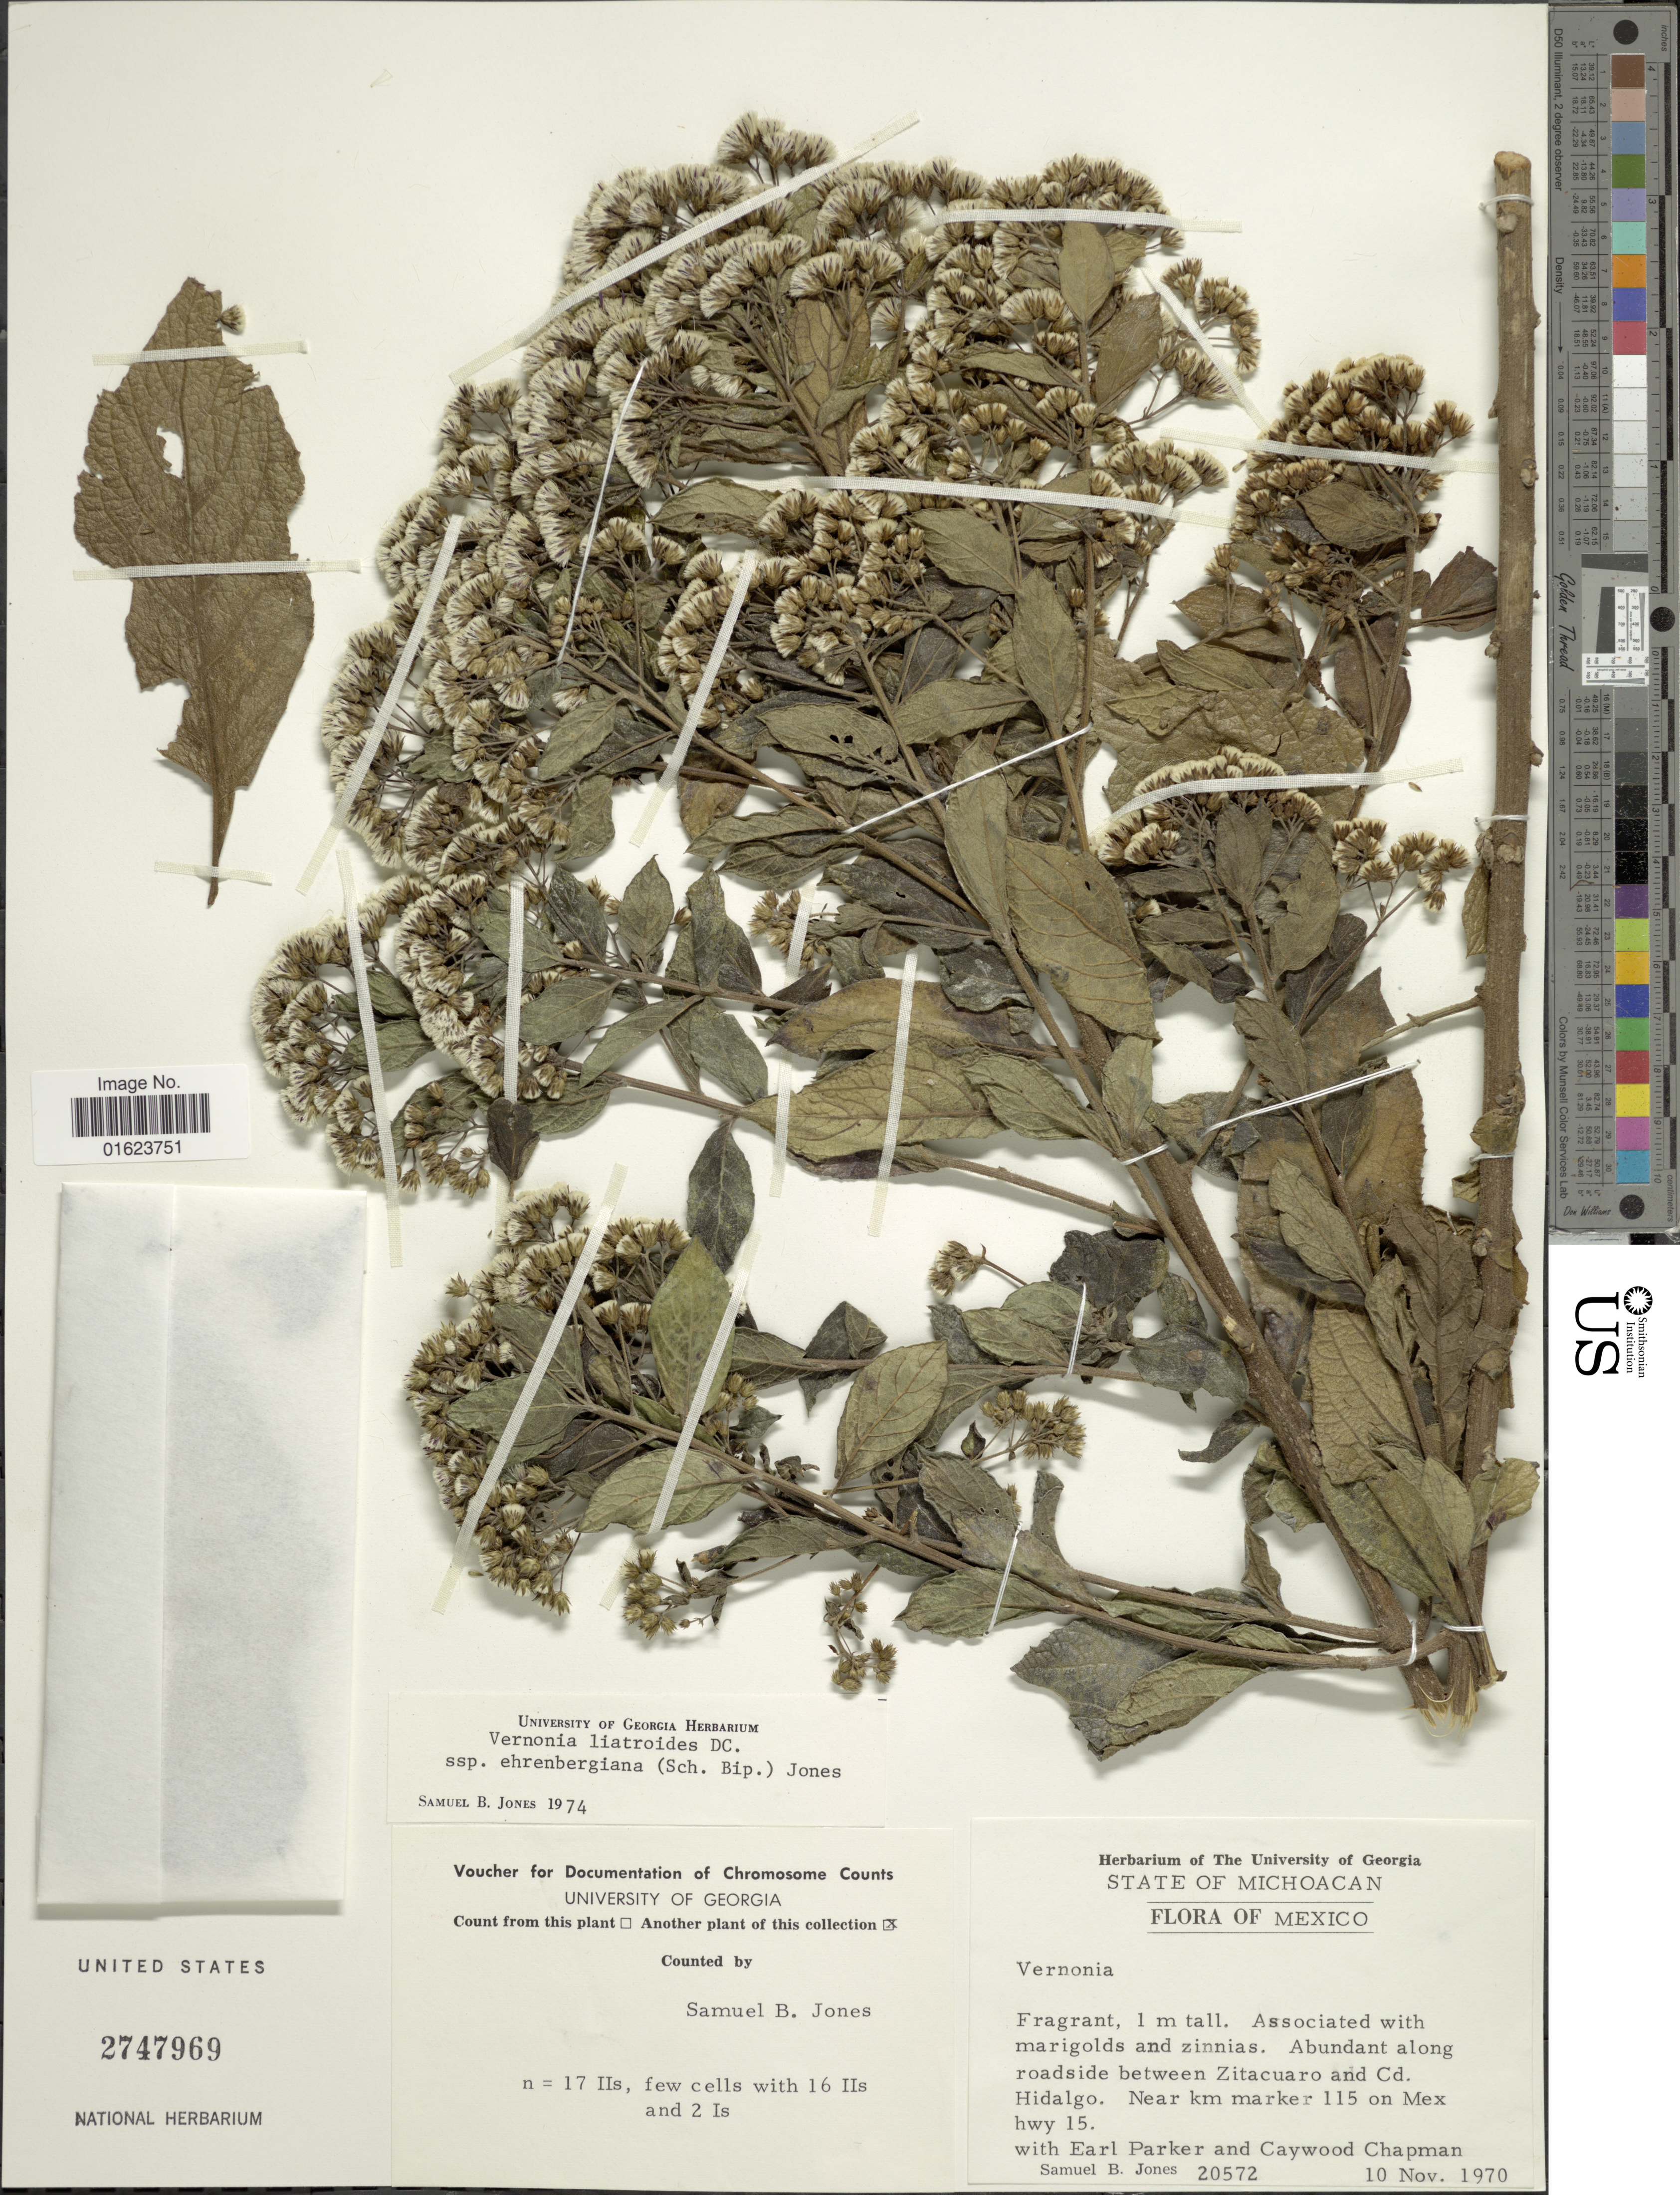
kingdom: Plantae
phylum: Tracheophyta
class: Magnoliopsida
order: Asterales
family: Asteraceae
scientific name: Vickianthus liatroides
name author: (DC.) H. Rob.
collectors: S. B. Jones, E. Parker & C. Chapman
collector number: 20572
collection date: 1970-11-10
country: Mexico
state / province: Michoacán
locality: Along roadside between Zitacuaro and Cd. Hidalgo. Near km marker 115 on Mex hwy.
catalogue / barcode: US 2747969